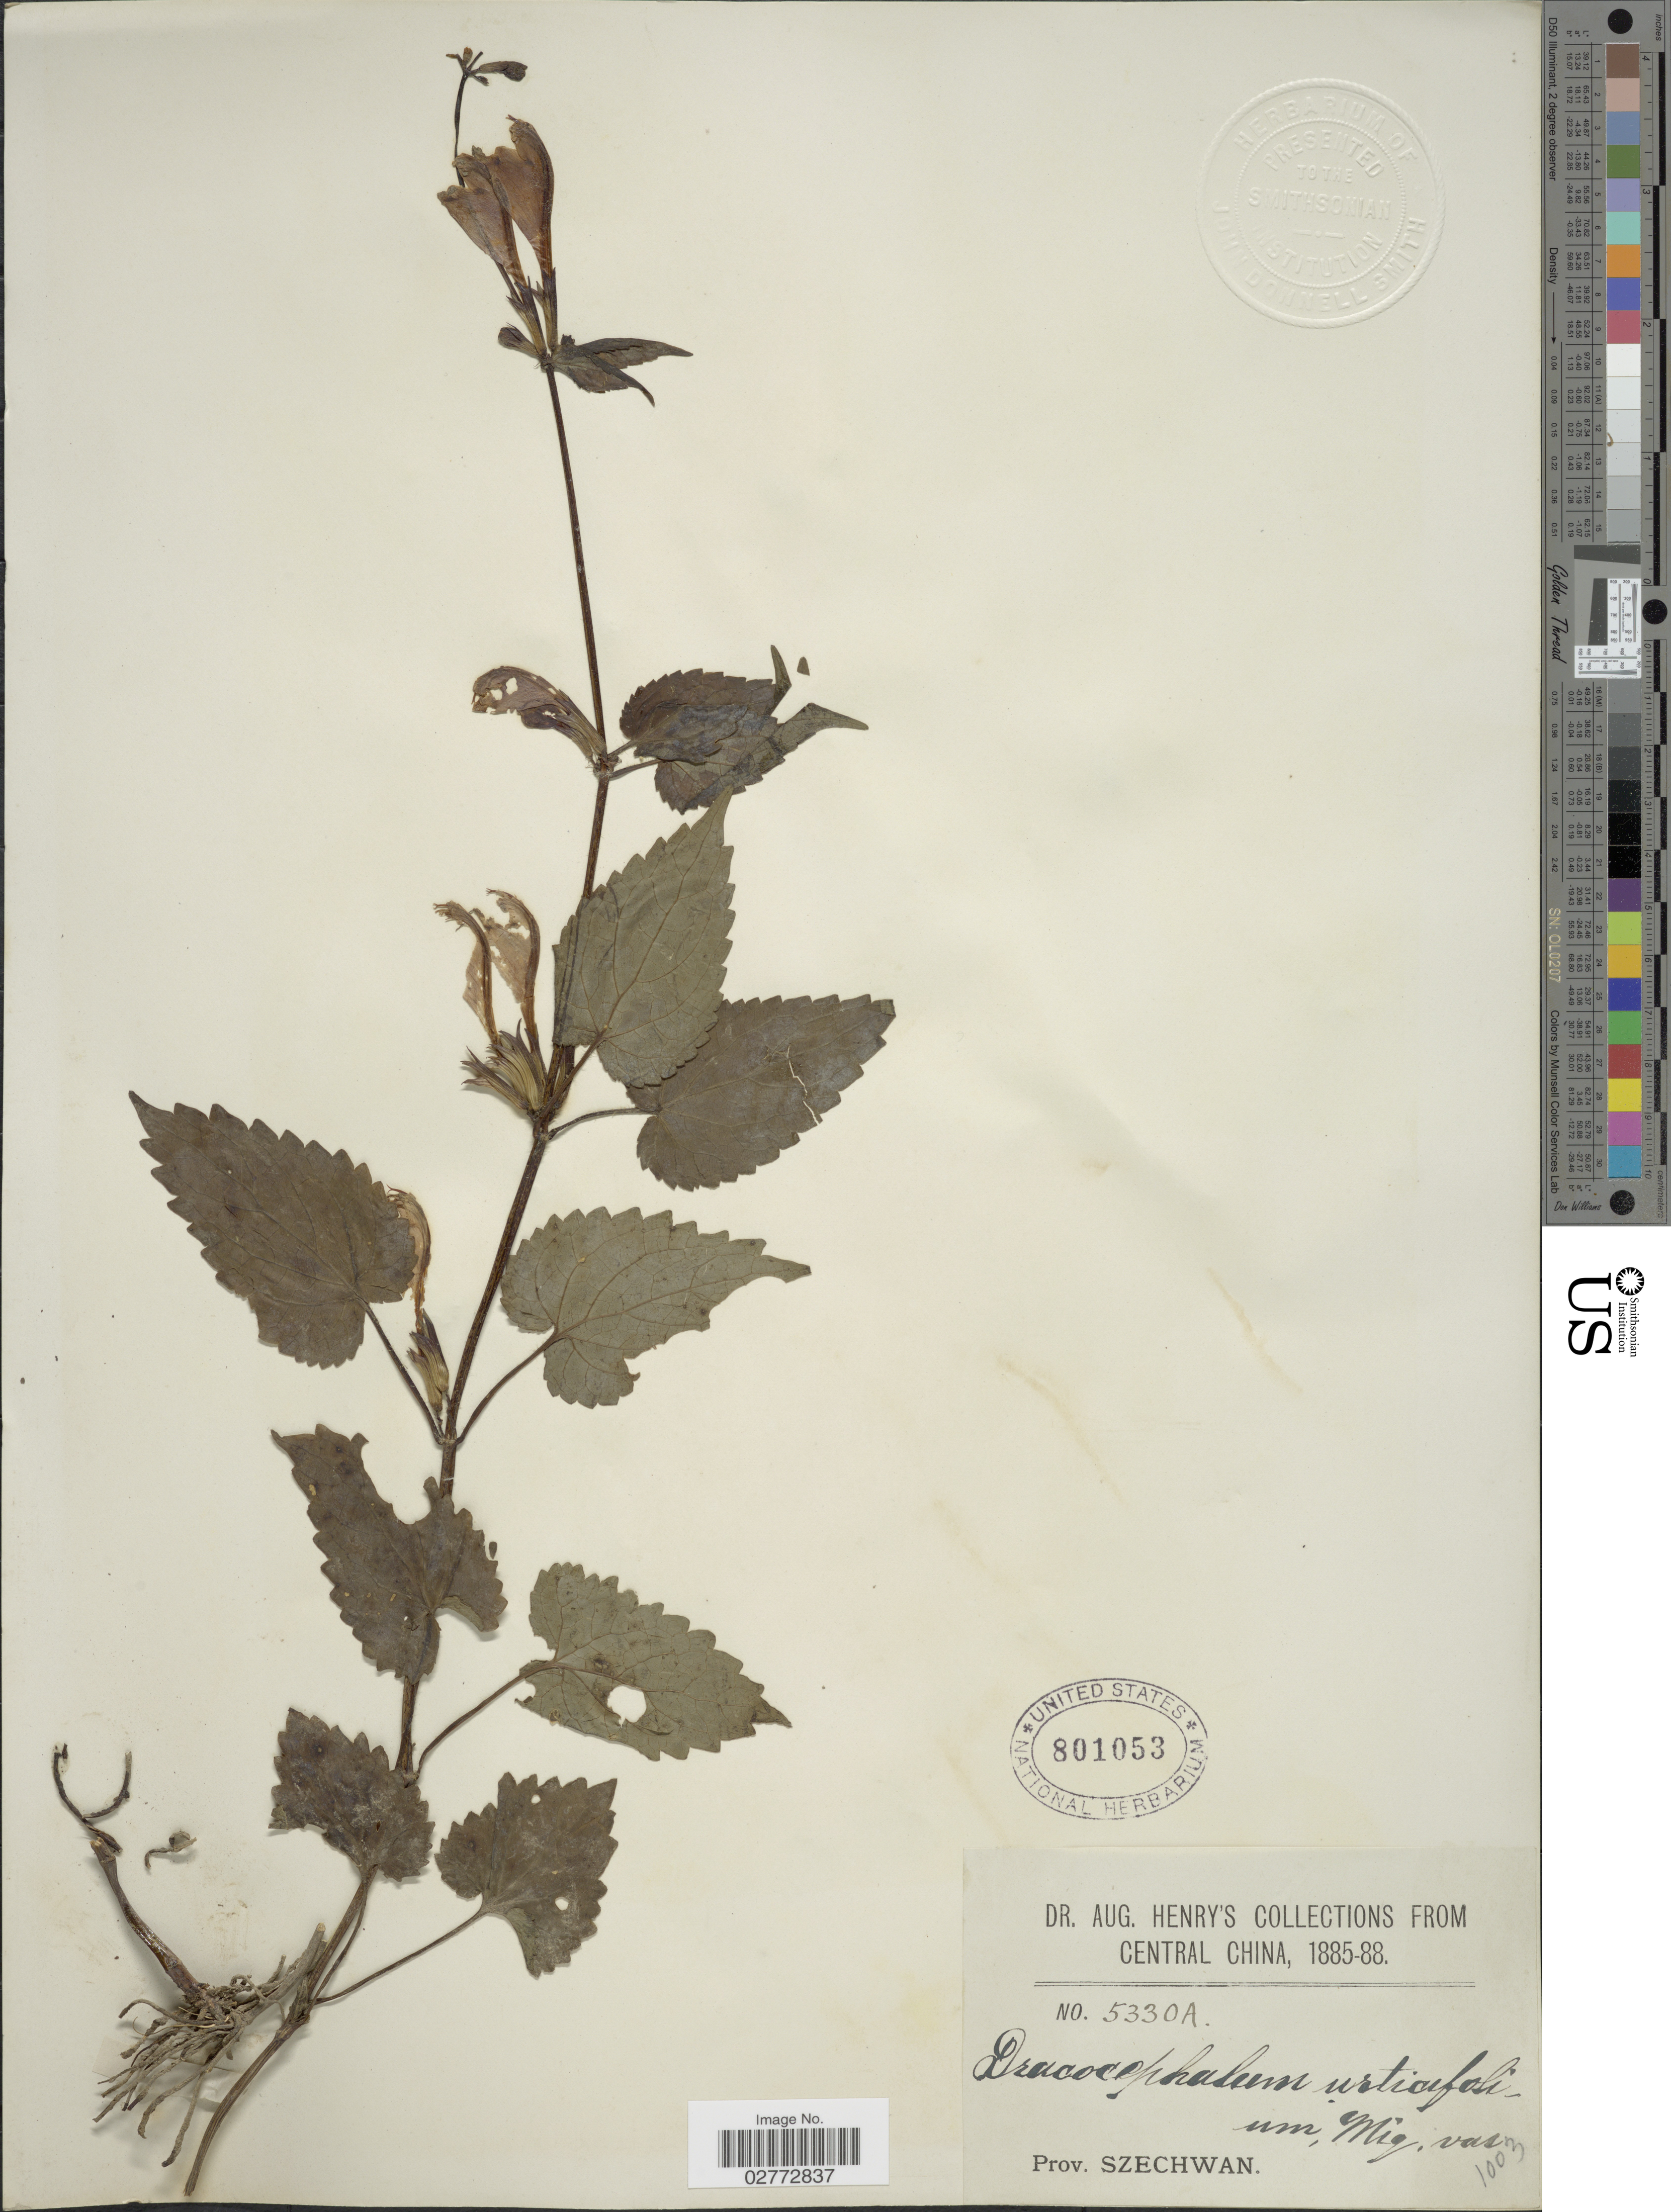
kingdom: Plantae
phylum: Tracheophyta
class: Magnoliopsida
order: Lamiales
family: Lamiaceae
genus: Dracocephalum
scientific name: Dracocephalum urticifolium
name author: Miq.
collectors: A. Henry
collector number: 5330 A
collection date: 1885/1888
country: China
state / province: Sichuan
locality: Central China. Prov. Szechwan.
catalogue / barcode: US 801053